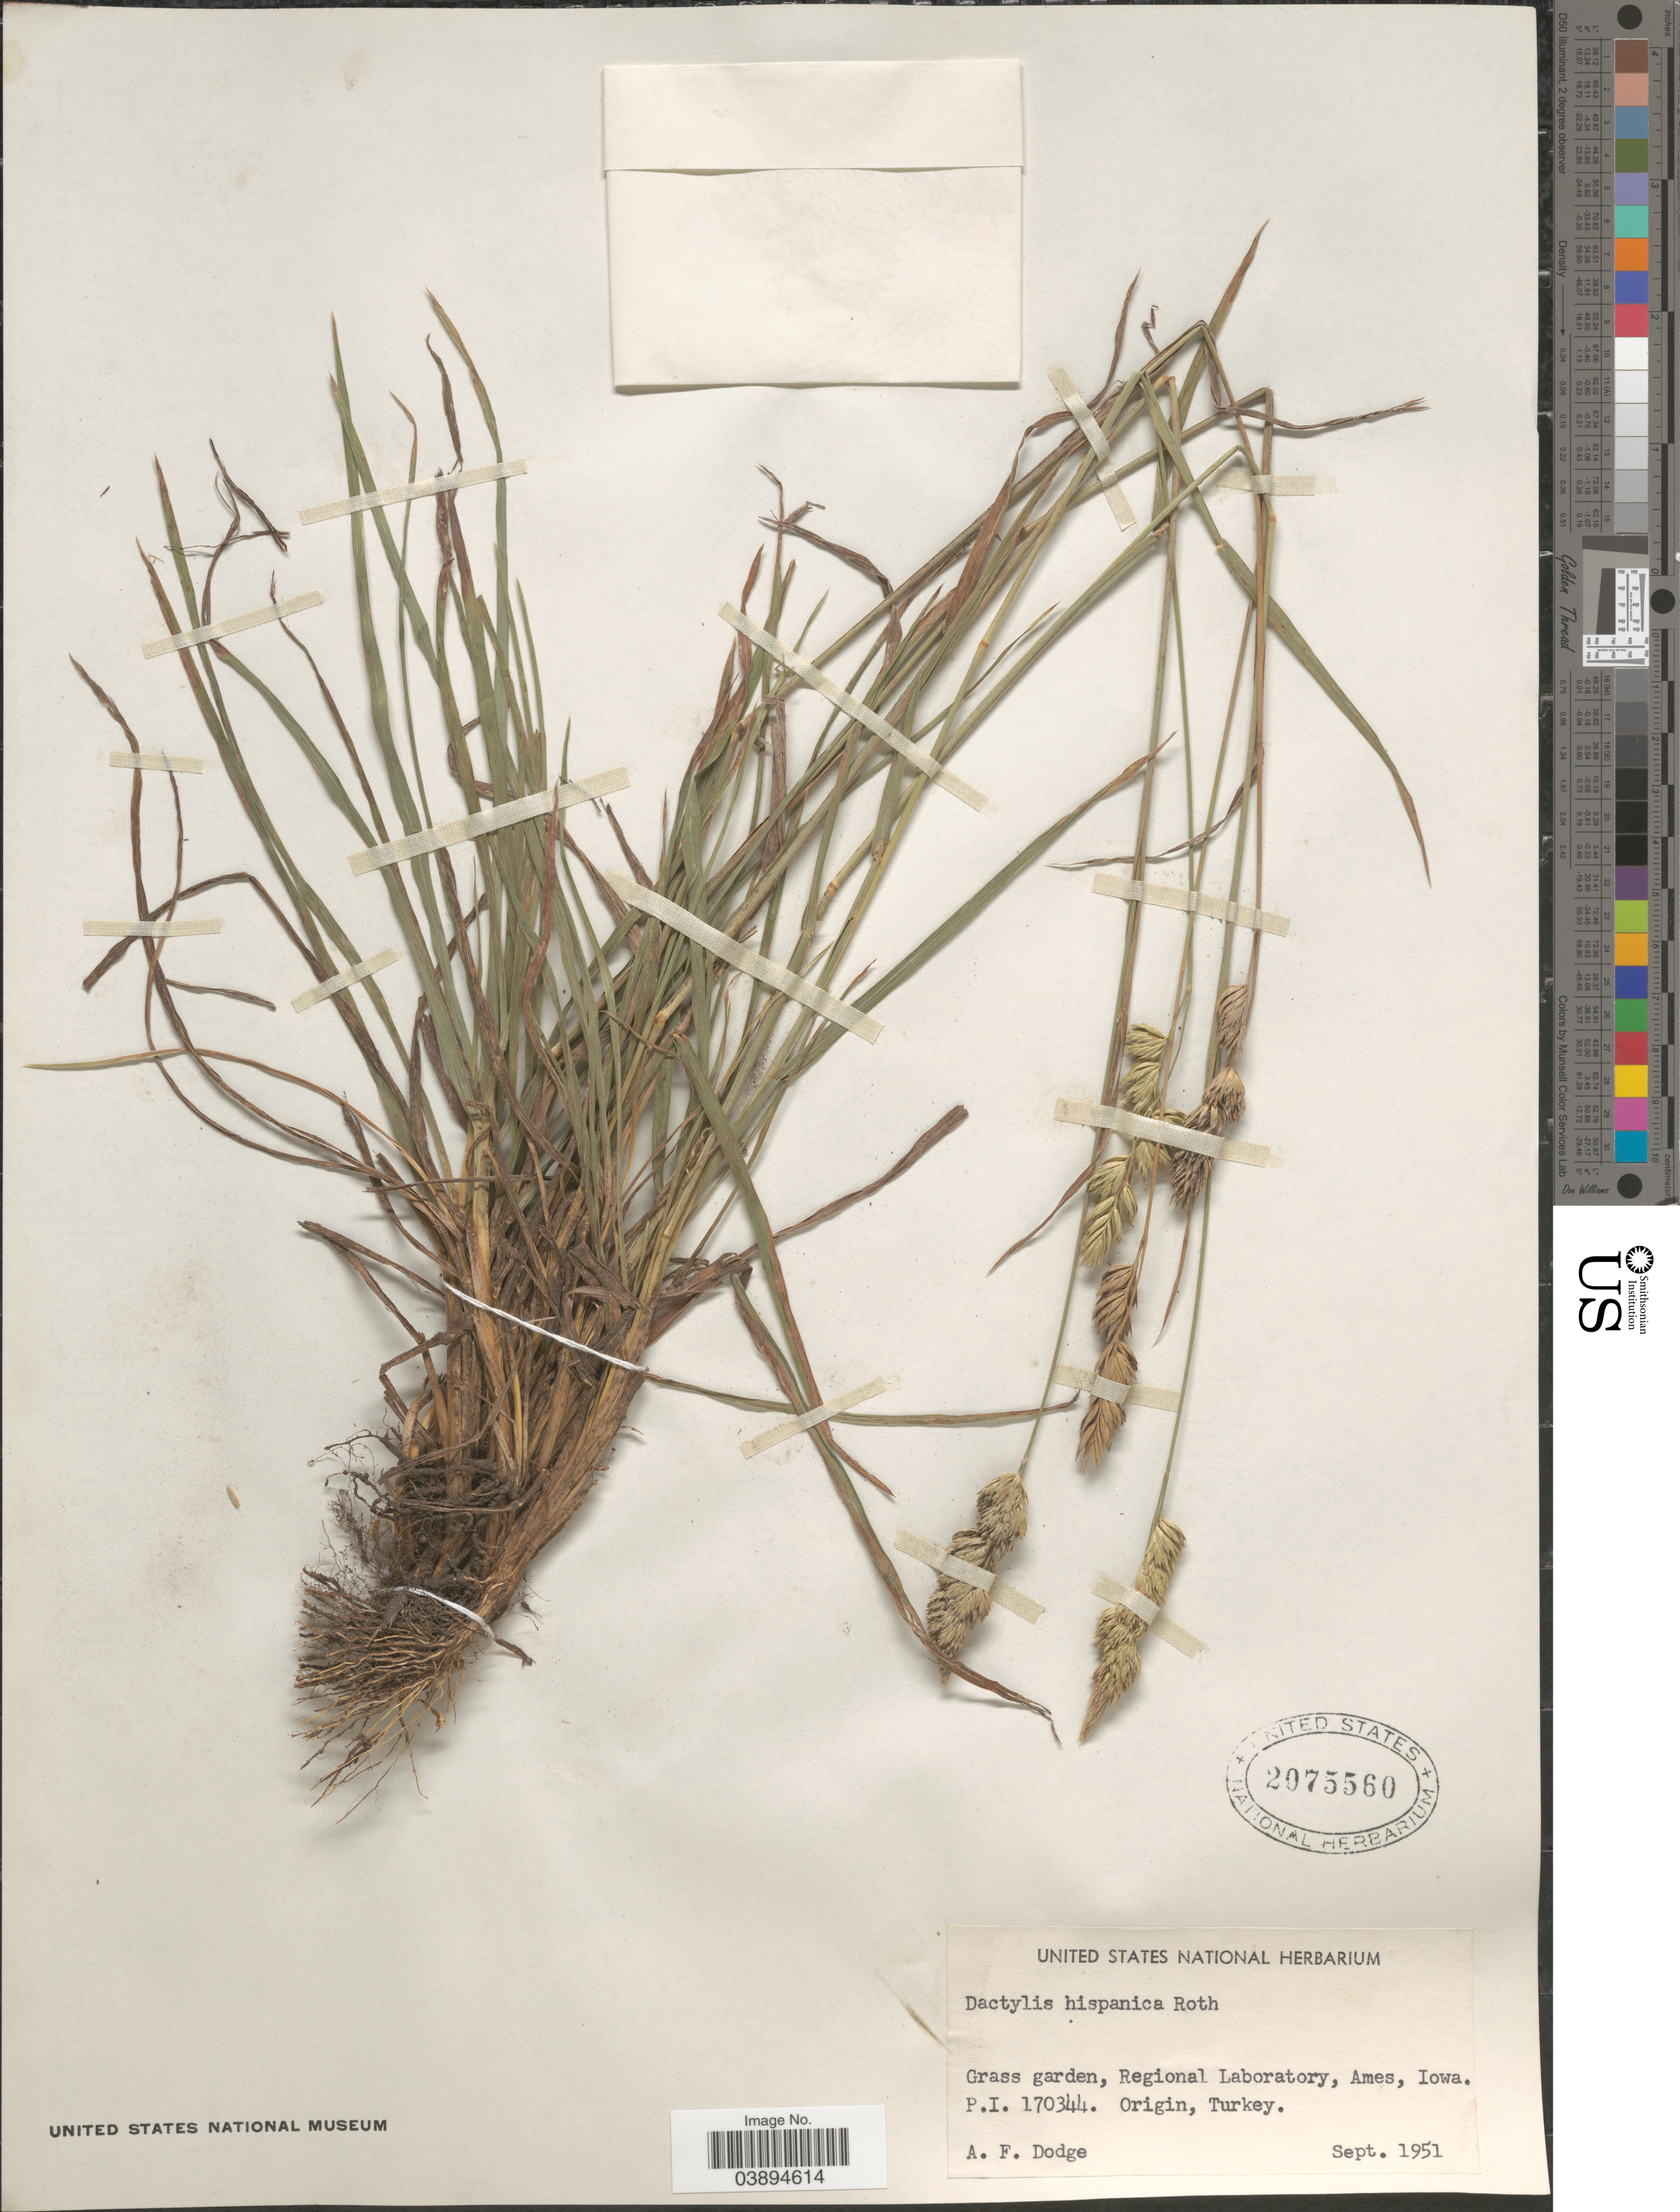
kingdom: Plantae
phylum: Tracheophyta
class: Liliopsida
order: Poales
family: Poaceae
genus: Dactylis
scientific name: Dactylis glomerata subsp. hispanica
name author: (Roth) Nyman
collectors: A. Dodge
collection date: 1951-09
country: United States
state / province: Iowa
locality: Grass garden, Regional Laboratory, Ames.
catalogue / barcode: US 2075560